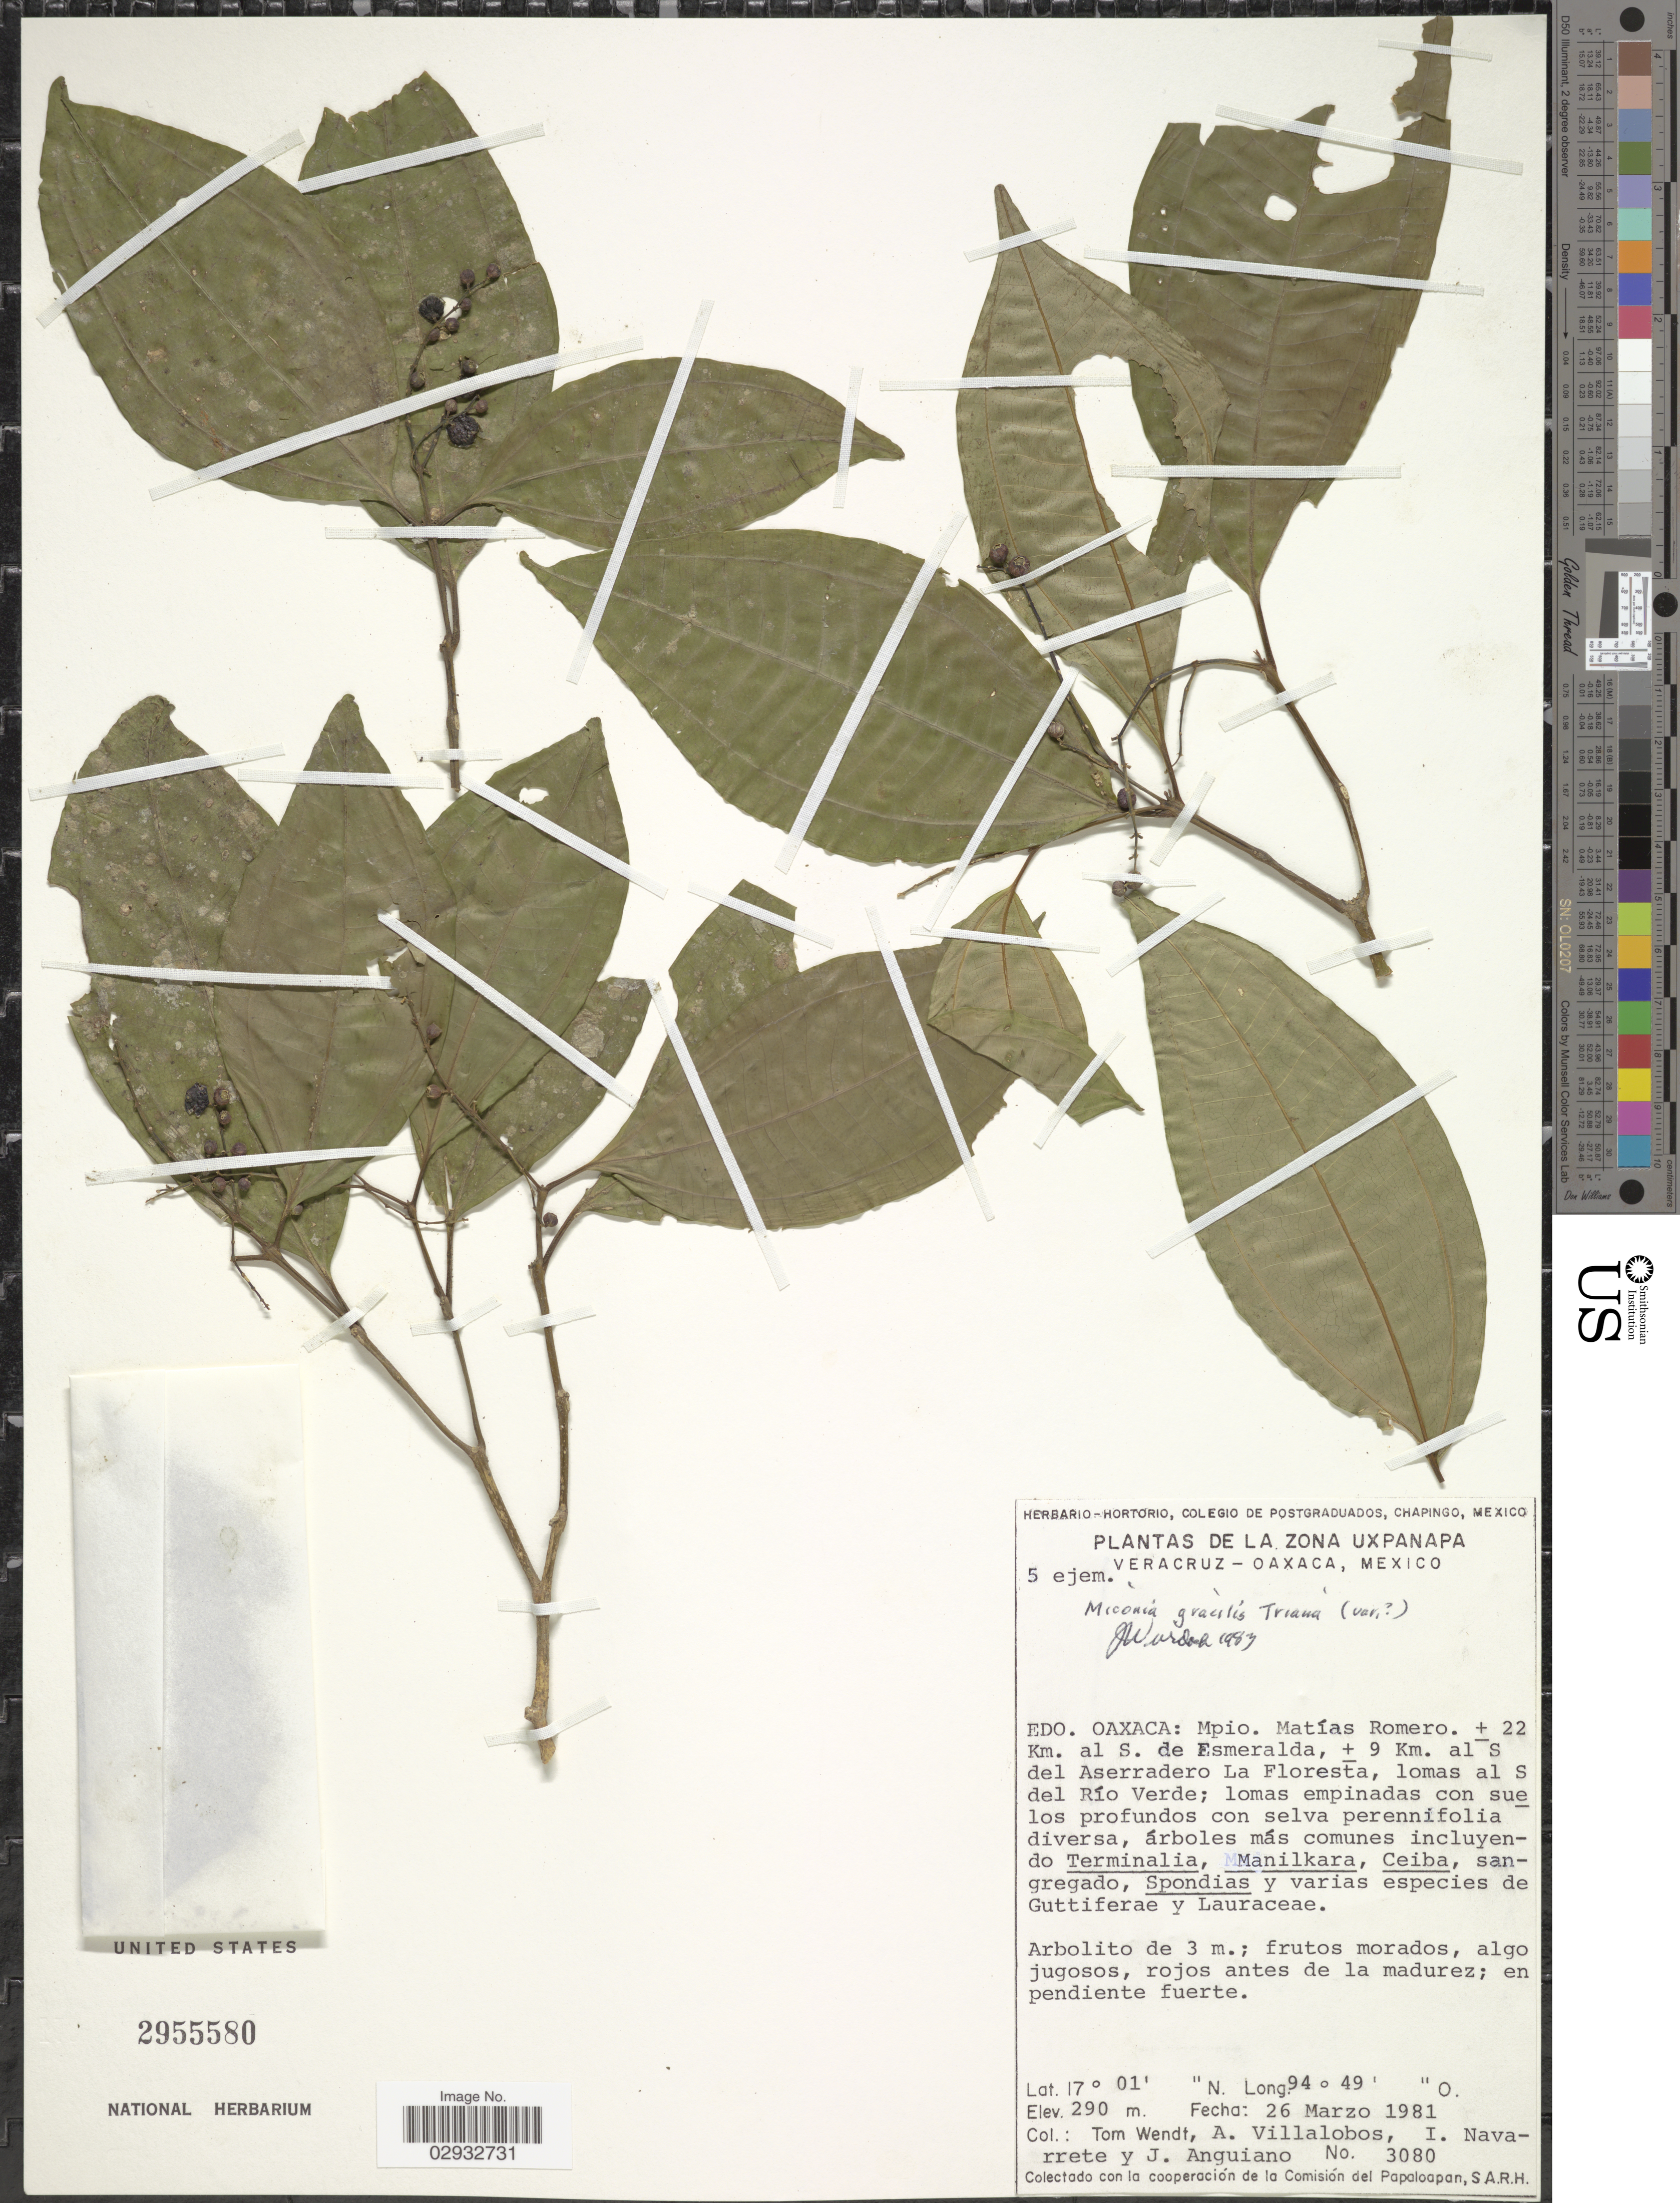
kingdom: Plantae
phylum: Tracheophyta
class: Magnoliopsida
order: Myrtales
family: Melastomataceae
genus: Miconia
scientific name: Miconia gracilis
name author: Triana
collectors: T. L. Wendt, A. Villalobos, I. Navarrete & J. Anguiano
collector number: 3080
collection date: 1981-03-26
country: Mexico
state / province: Oaxaca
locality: Mpio. Matías Romero. ± 22 Km. al S. de Esmeralda, ± 9 Km. al S del Aserradero La Floresta, lomas al S del Río Verde. La Zona Uxpanapa.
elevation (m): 290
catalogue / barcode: US 2955580